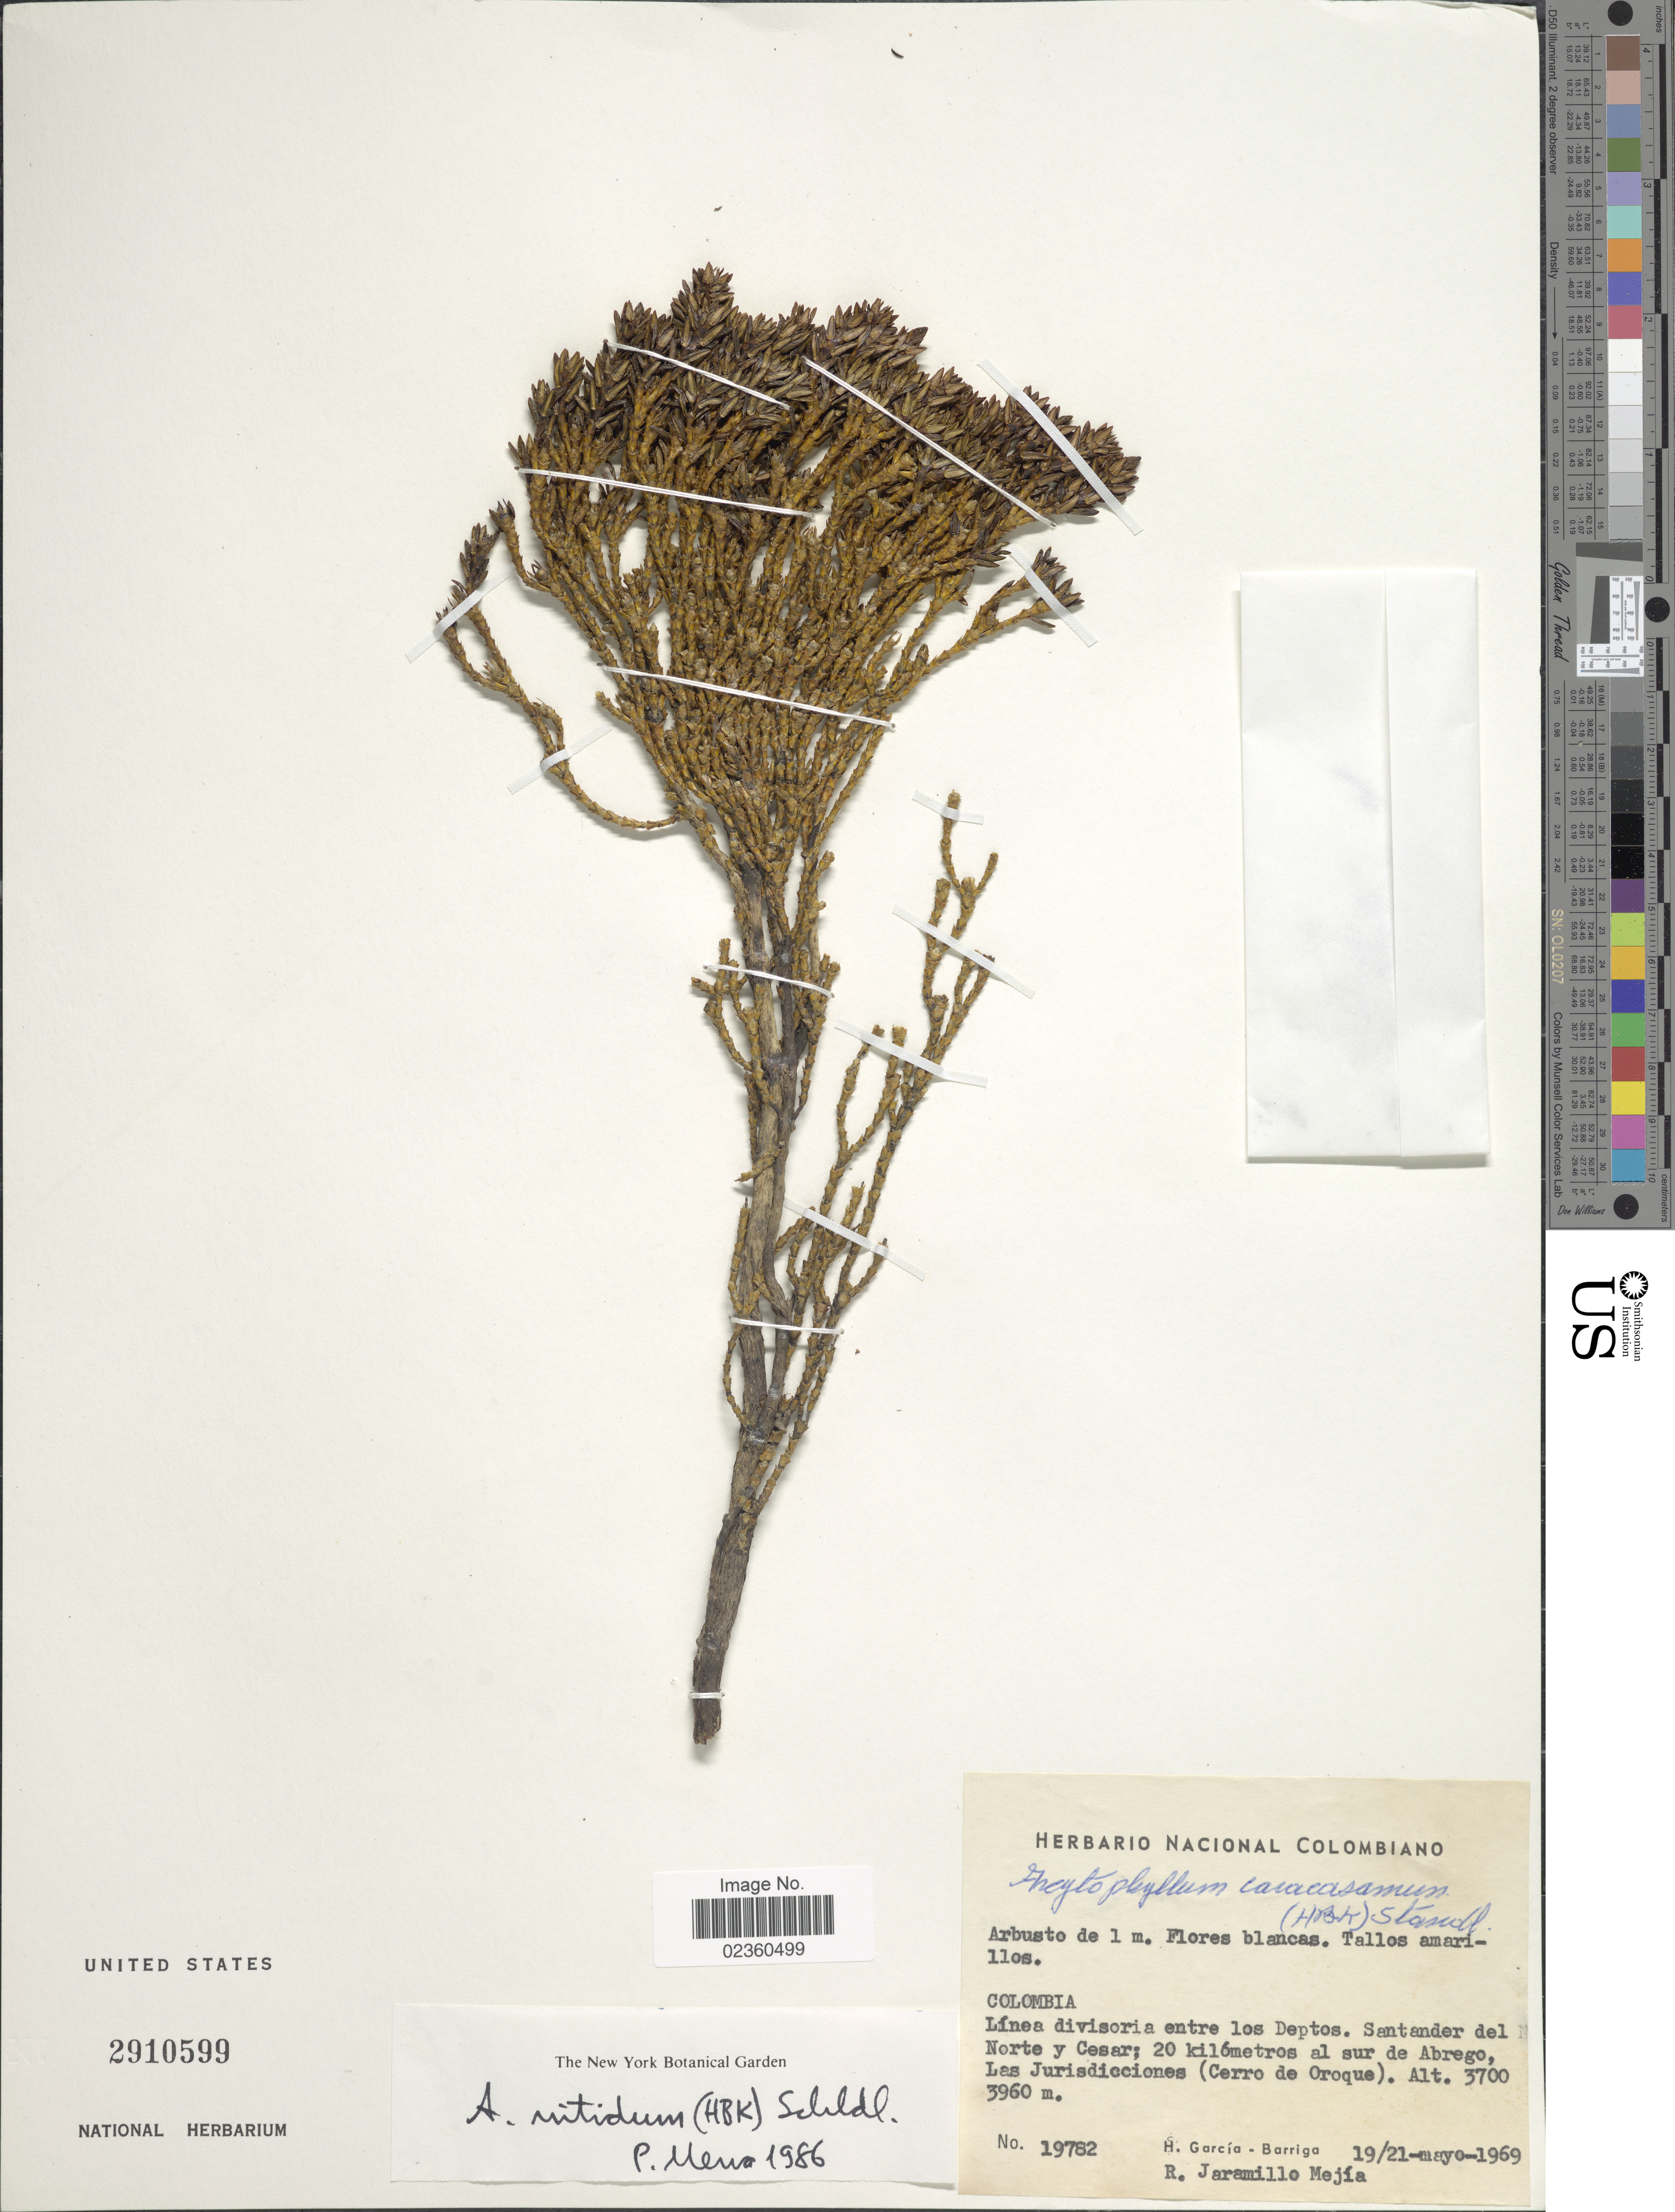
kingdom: Plantae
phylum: Tracheophyta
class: Magnoliopsida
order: Gentianales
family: Rubiaceae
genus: Arcytophyllum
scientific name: Arcytophyllum nitidum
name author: (Kunth) Schltdl.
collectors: H. García Barriga & R. Jaramillo M.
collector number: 19782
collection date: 1969-05-19/1969-05-21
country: Colombia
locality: Línea divisoria entre los Deptos. Santander del Norte y Cesar; 20 kilómetros al sur de Abrego, Las Jurisdicciones (Cerro de Oroque)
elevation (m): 3700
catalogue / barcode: US 2910599